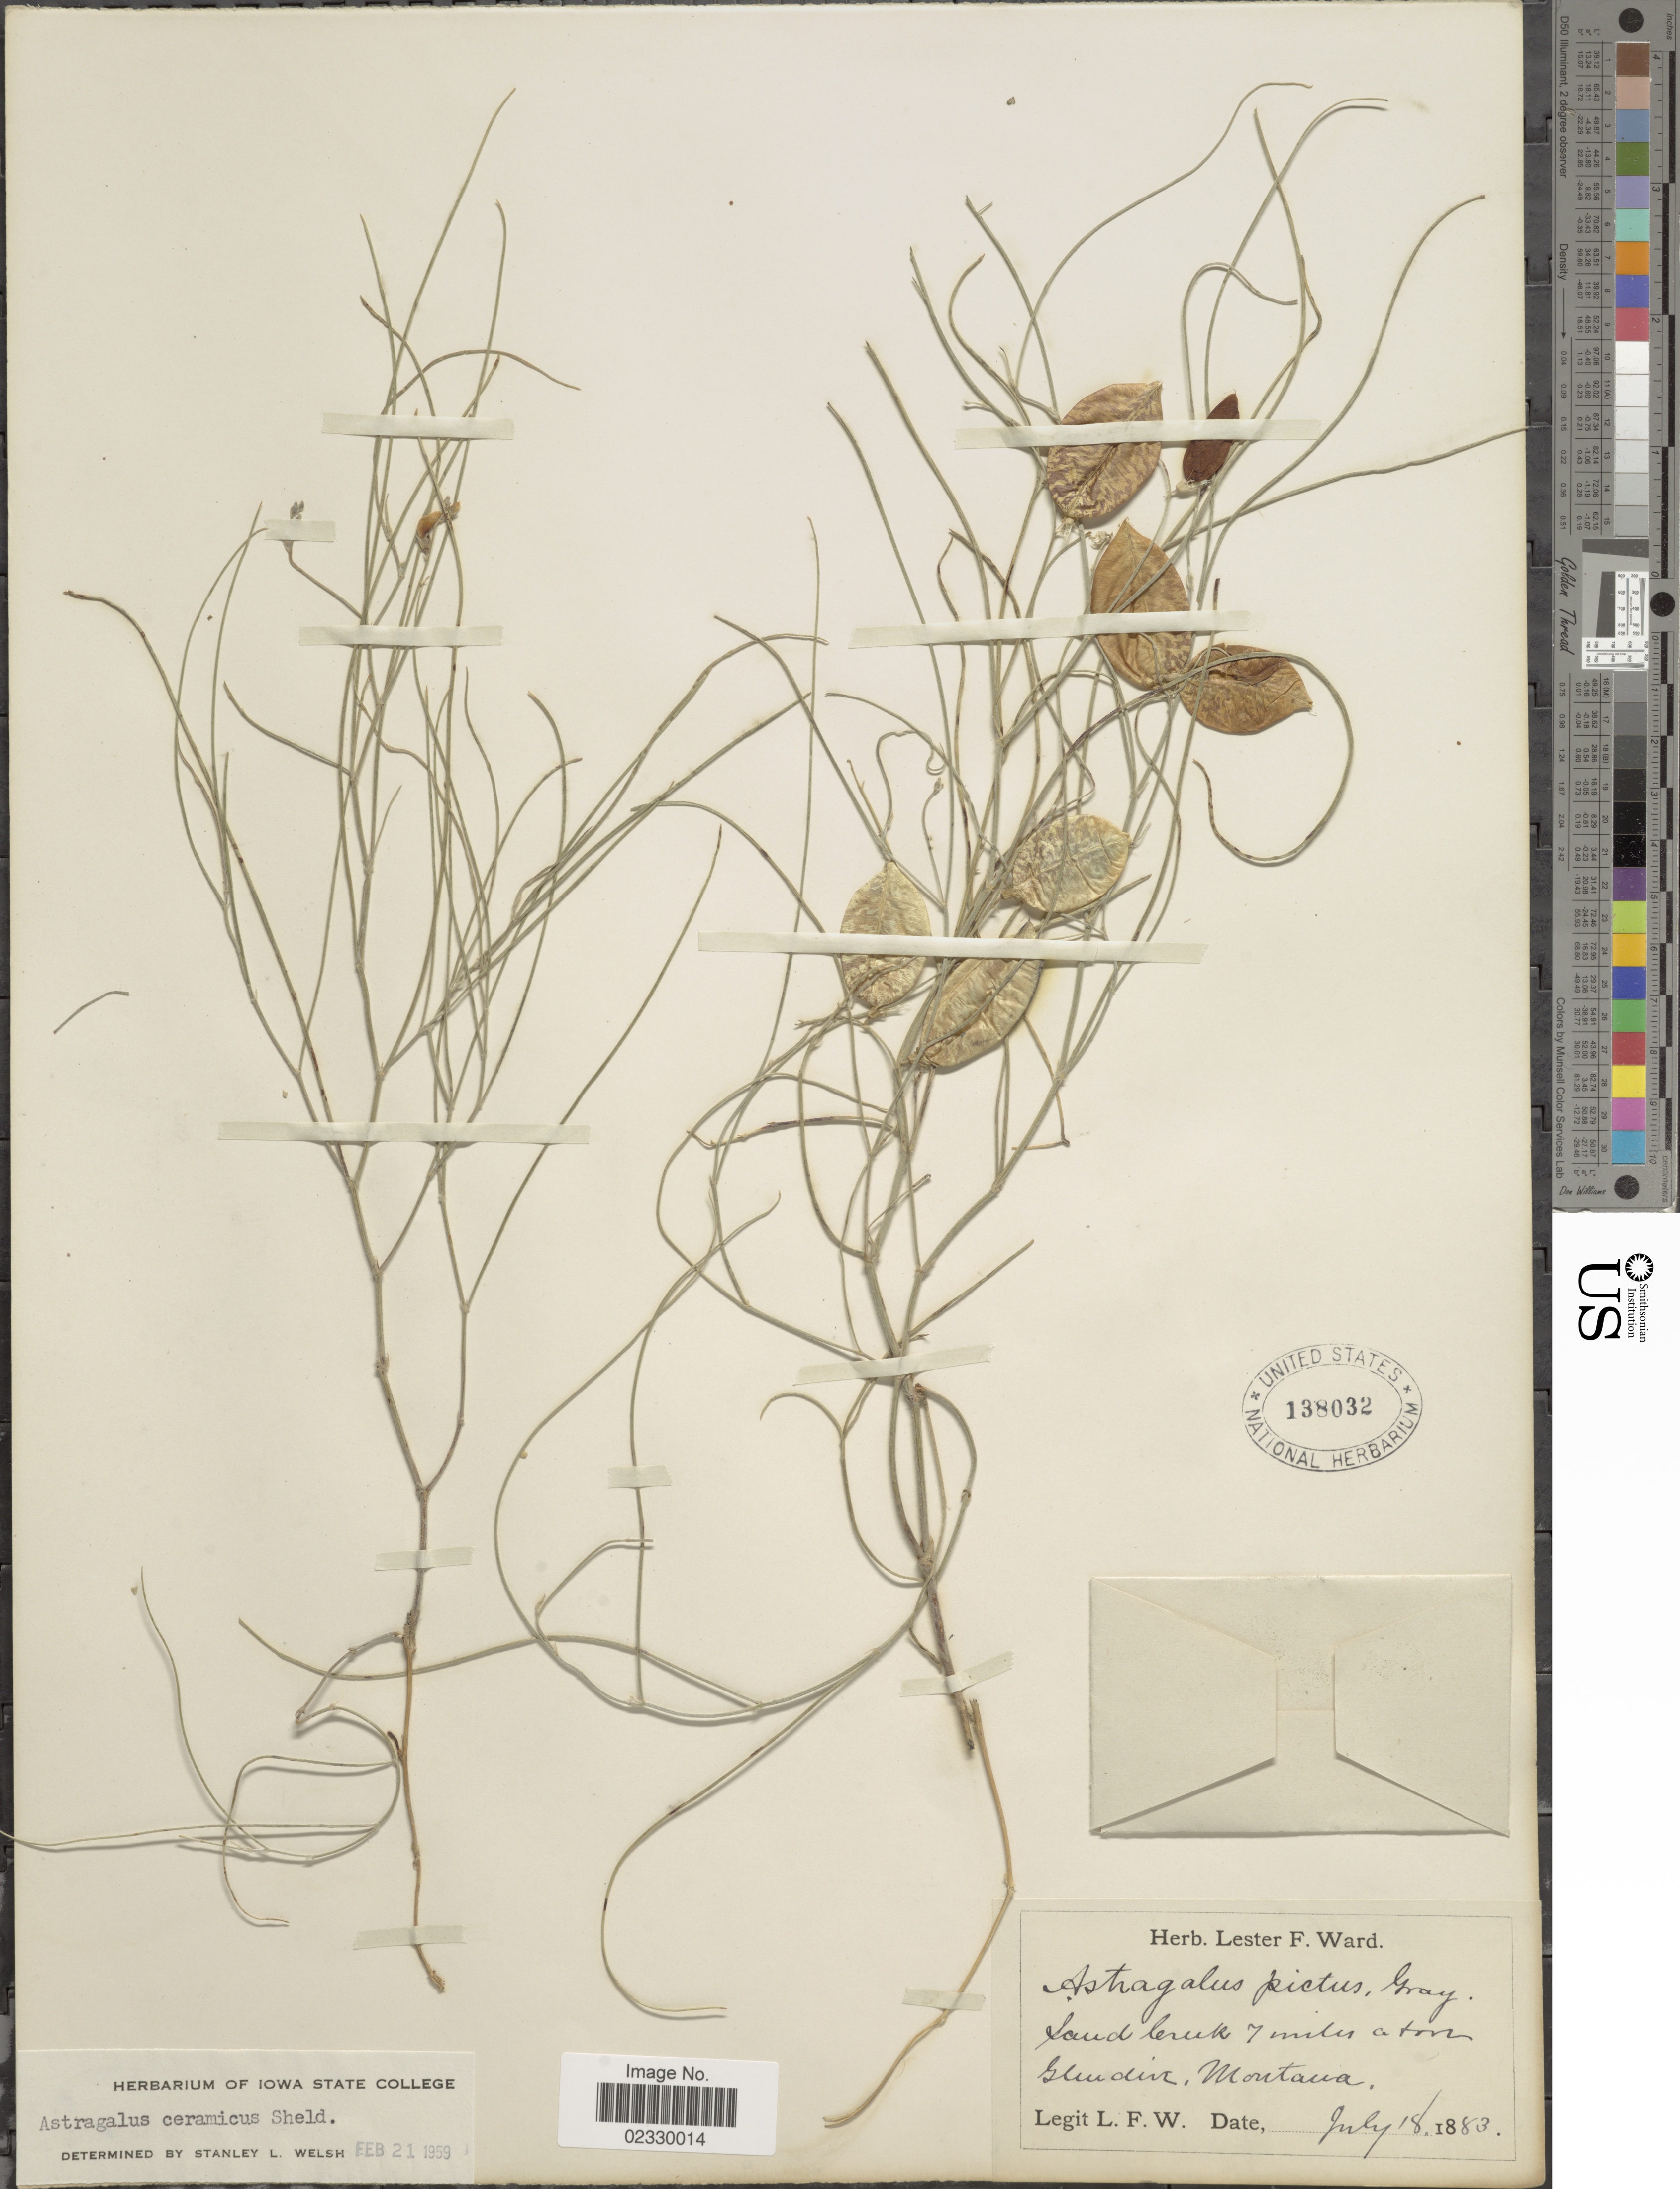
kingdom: Plantae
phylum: Tracheophyta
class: Magnoliopsida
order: Fabales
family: Fabaceae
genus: Astragalus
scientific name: Astragalus ceramicus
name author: E. Sheld.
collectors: L. F. Ward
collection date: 1883-07-18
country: United States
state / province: Montana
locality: Sand Creek, 7 m. above Glendive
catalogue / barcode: US 138032